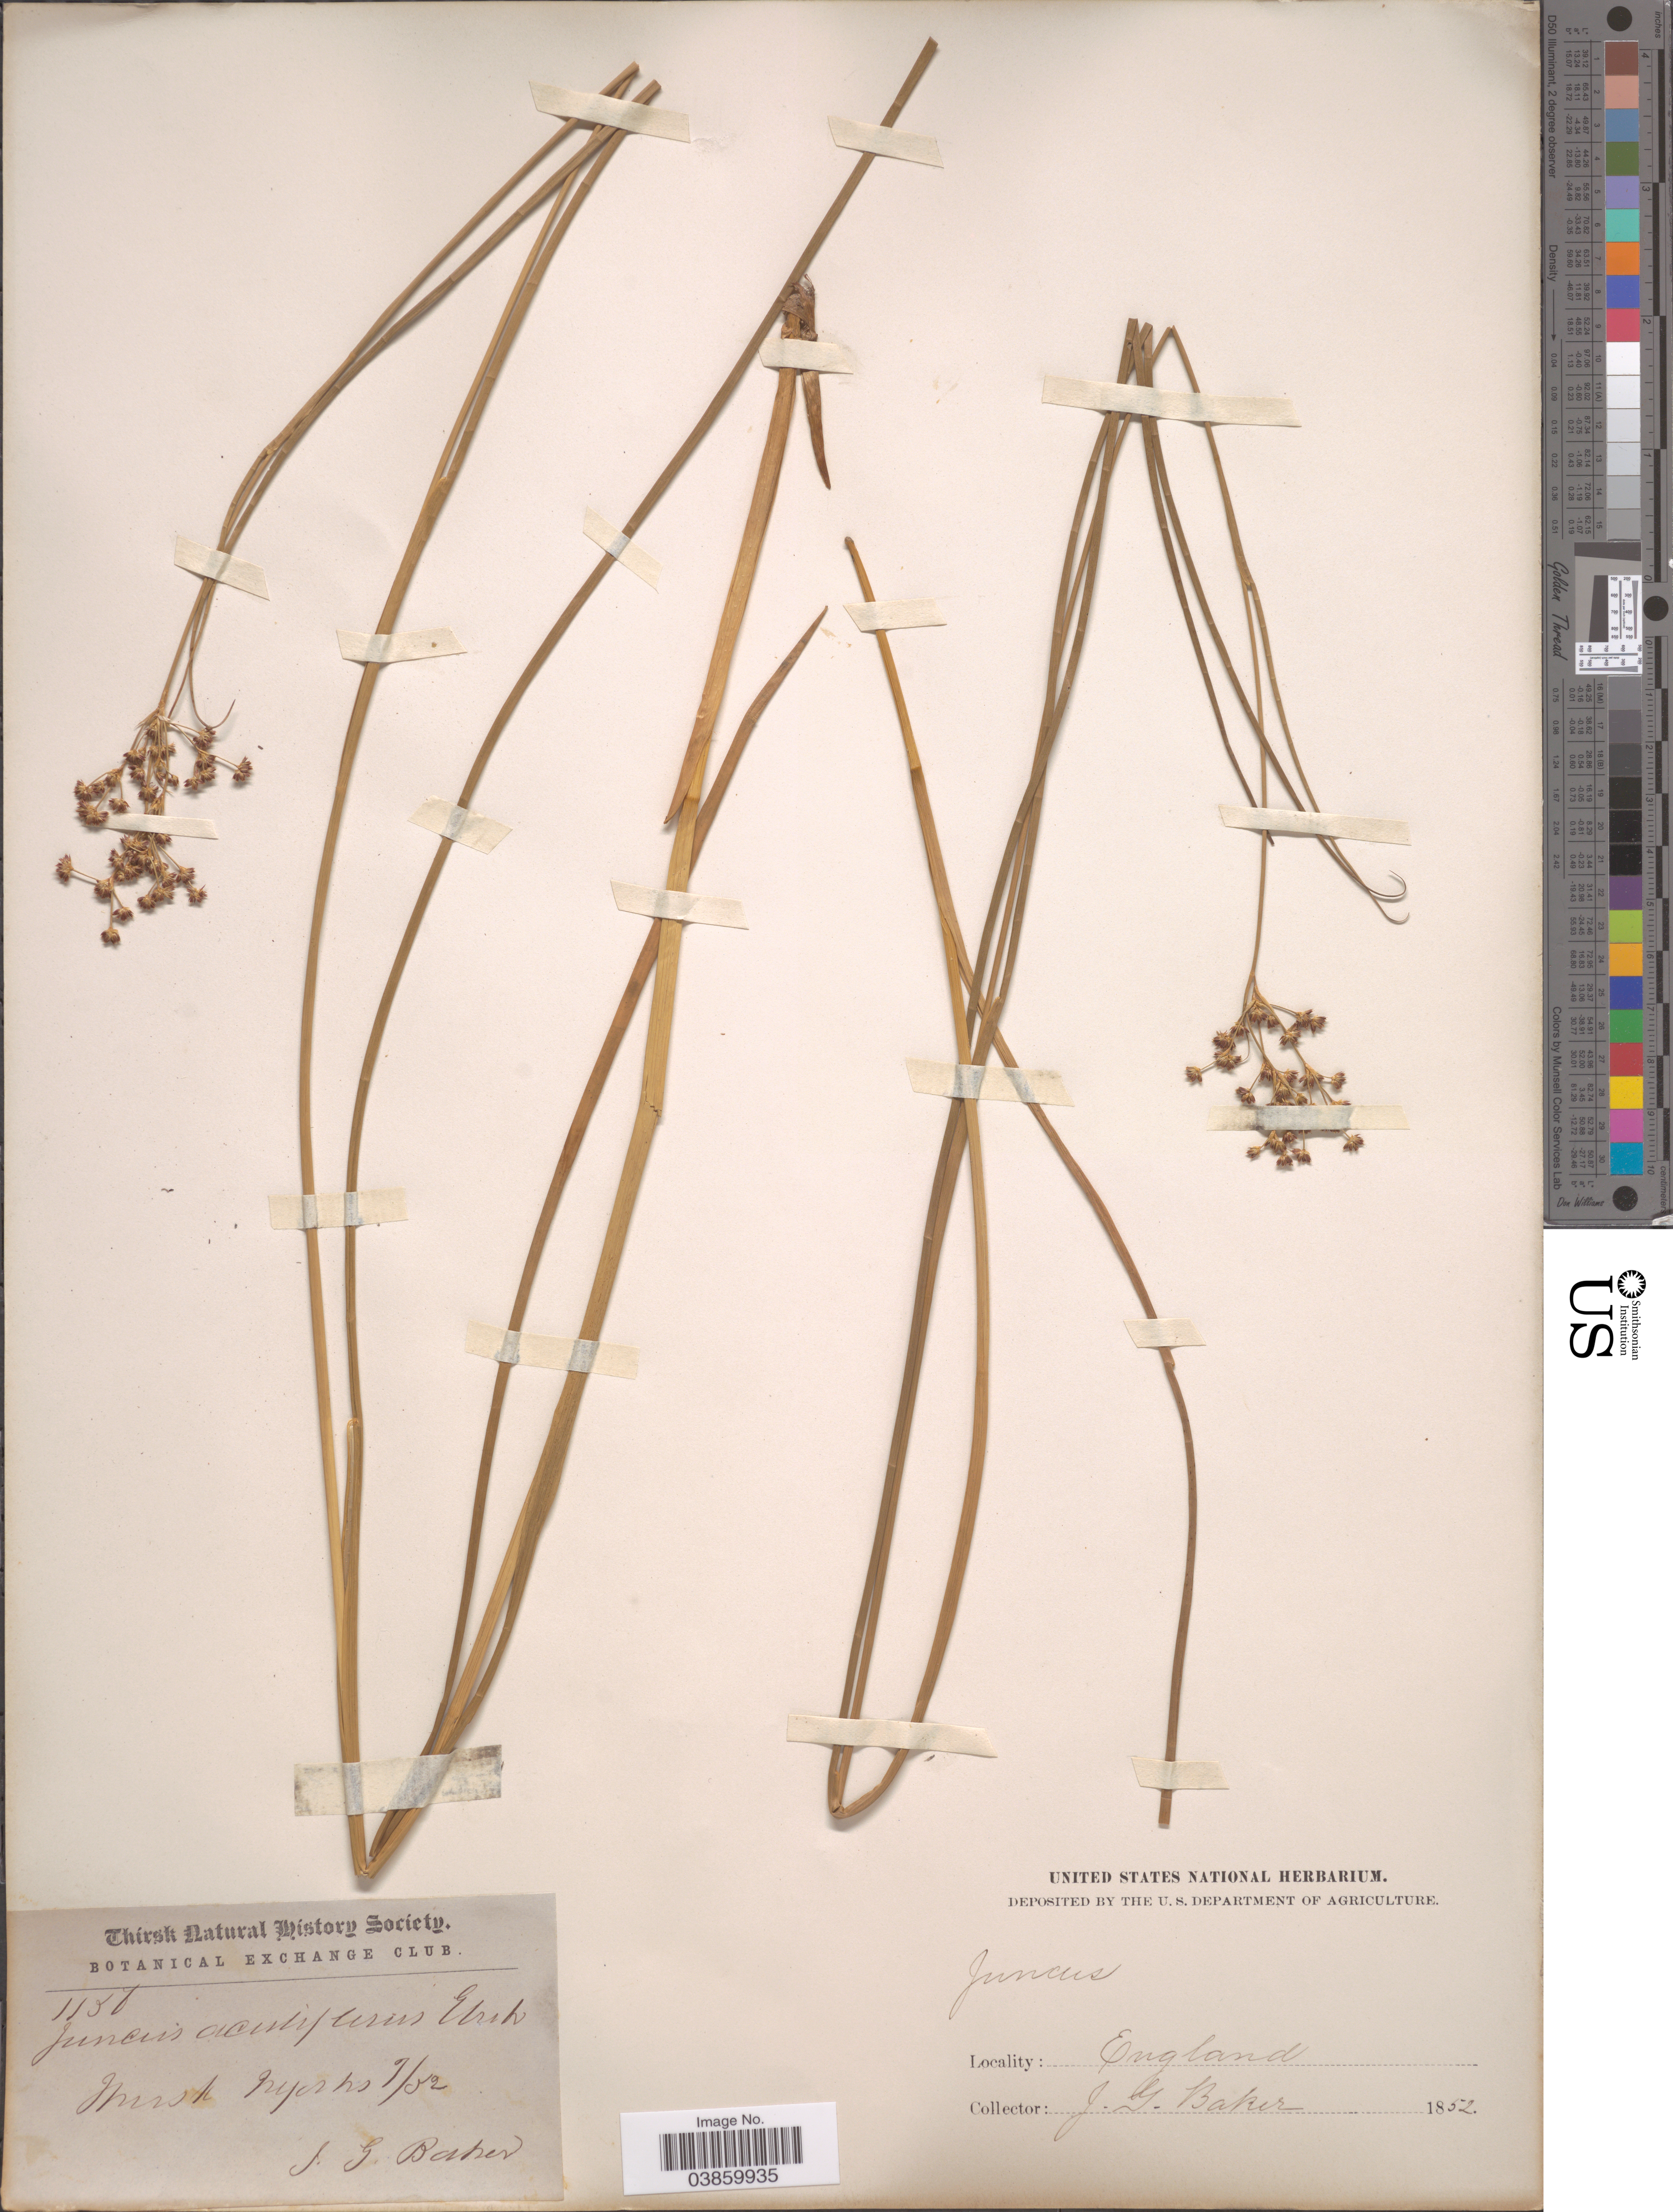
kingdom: Plantae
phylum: Tracheophyta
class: Liliopsida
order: Poales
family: Juncaceae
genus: Juncus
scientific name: Juncus acutiflorus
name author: Ehrh. ex Hoffm.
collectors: J. G. Baker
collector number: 1156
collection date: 1852-07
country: United Kingdom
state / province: England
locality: Thirsk N York.